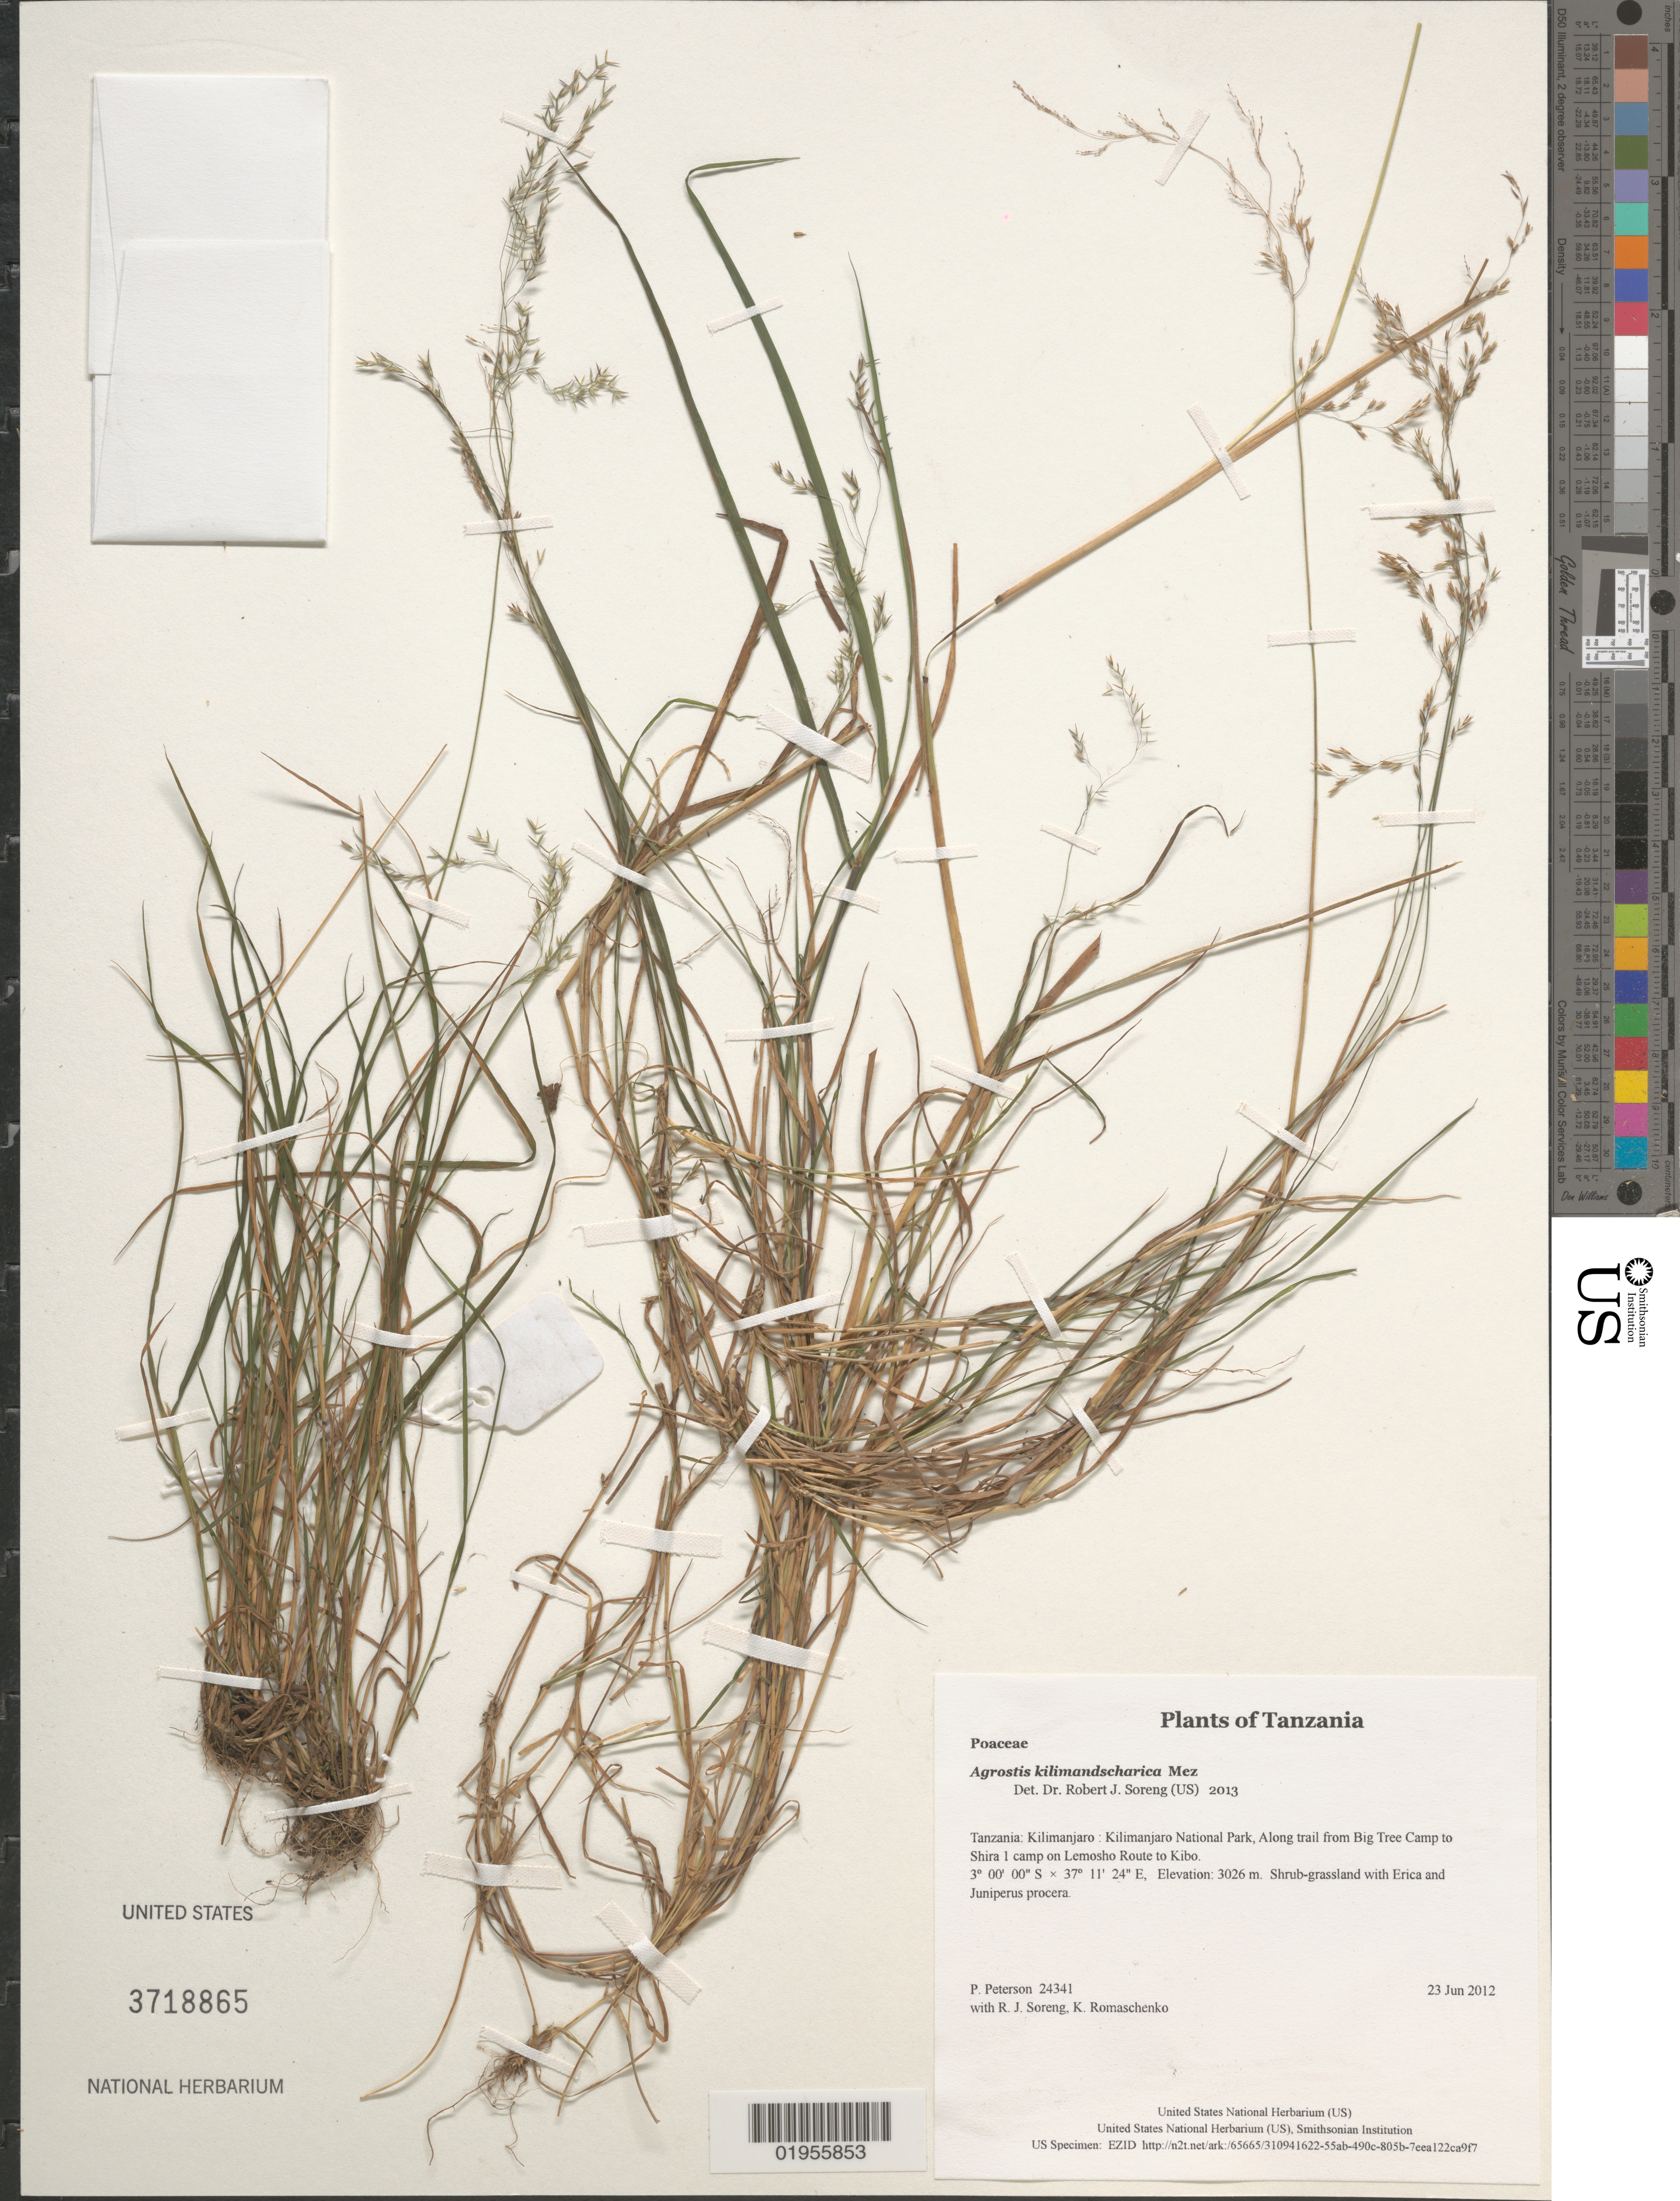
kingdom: Plantae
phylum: Tracheophyta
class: Liliopsida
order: Poales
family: Poaceae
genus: Agrostis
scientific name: Agrostis kilimandscharica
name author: Mez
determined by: Soreng, Robert J., Research Associate (BOT), Smithsonian Institution - National Museum of Natural History (UNITED STATES)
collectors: P. M. Peterson, R. J. Soreng & K. Romaschenko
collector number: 24341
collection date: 2012-06-23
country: Tanzania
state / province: Kilimanjaro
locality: Kilimanjaro National Park, Along trail from Big Tree Camp to Shira 1 camp on Lemosho Route to Kibo.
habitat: Shrub-grassland with Erica and Juniperus procera.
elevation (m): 3026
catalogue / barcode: US 3718865